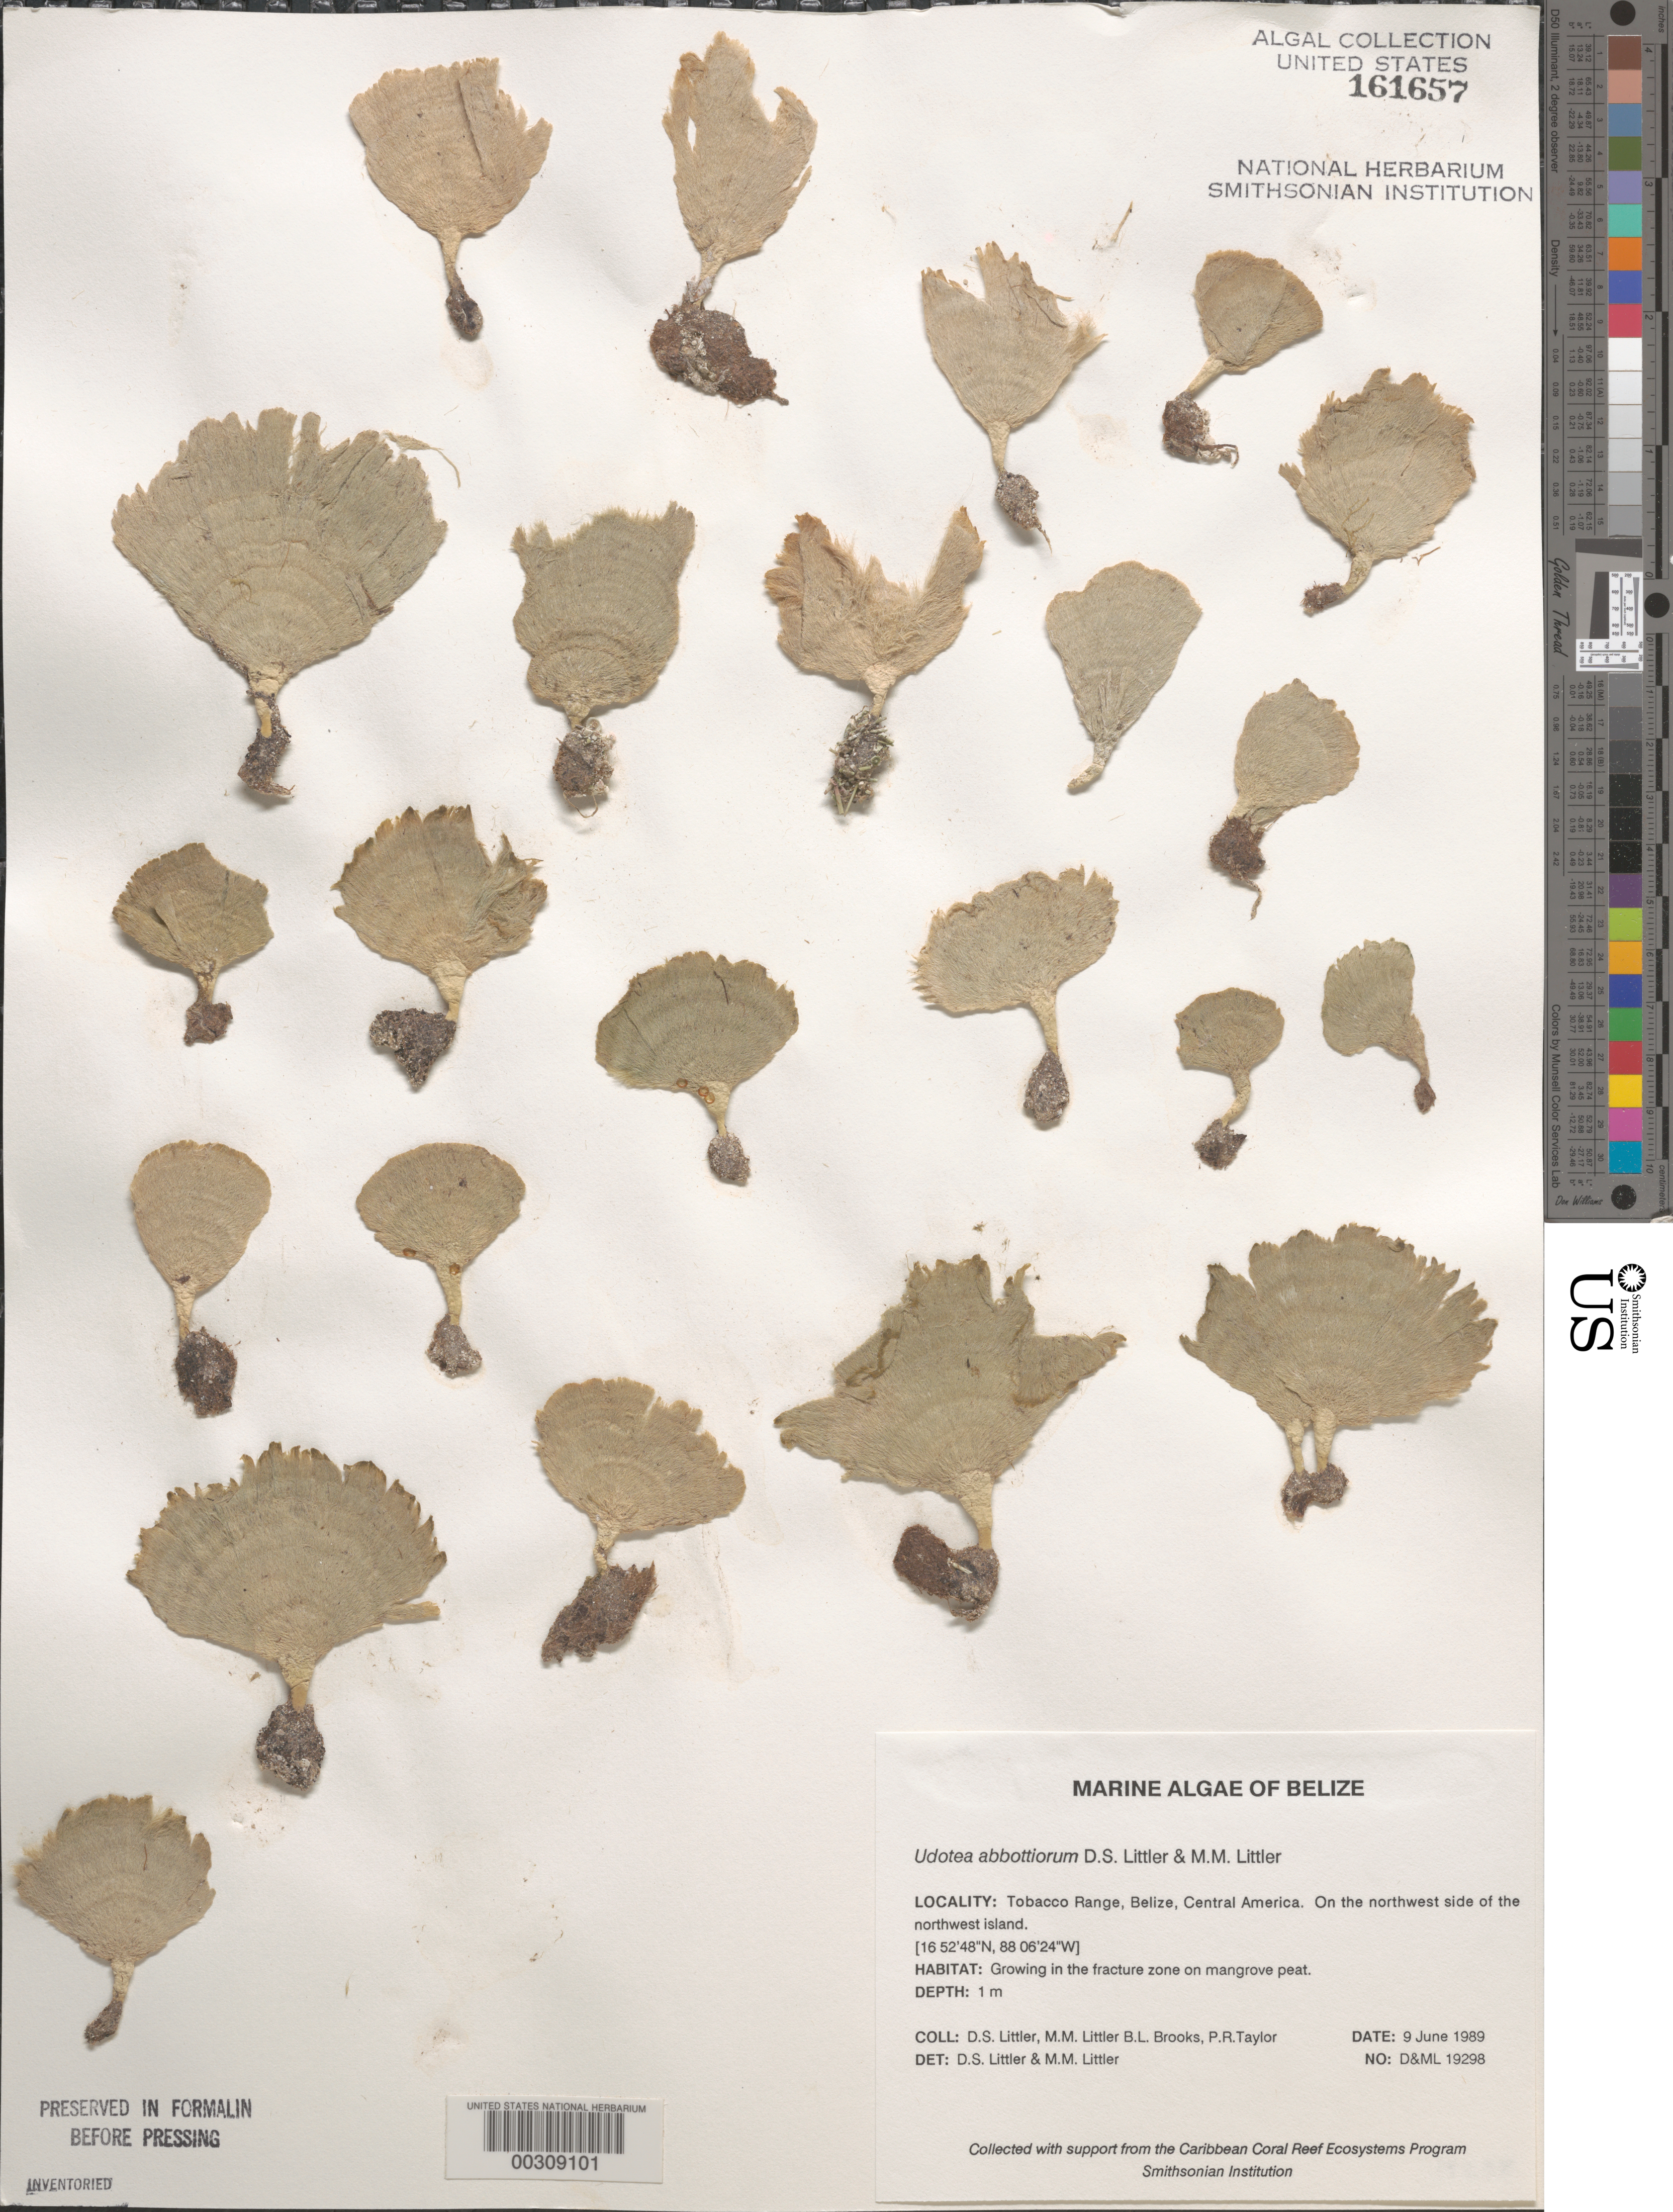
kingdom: Plantae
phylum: Chlorophyta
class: Ulvophyceae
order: Bryopsidales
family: Udoteaceae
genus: Udotea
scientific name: Udotea abbottiorum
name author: D.S. Littler & Littler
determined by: Littler, D. S.; Littler, M. M.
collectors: D. S. Littler, M. M. Littler, B. Brooks & P. R. Taylor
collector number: D&ML 19298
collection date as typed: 09 Jun 1989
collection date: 1989-06-09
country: Belize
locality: Tobacco Range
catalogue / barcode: US 161657